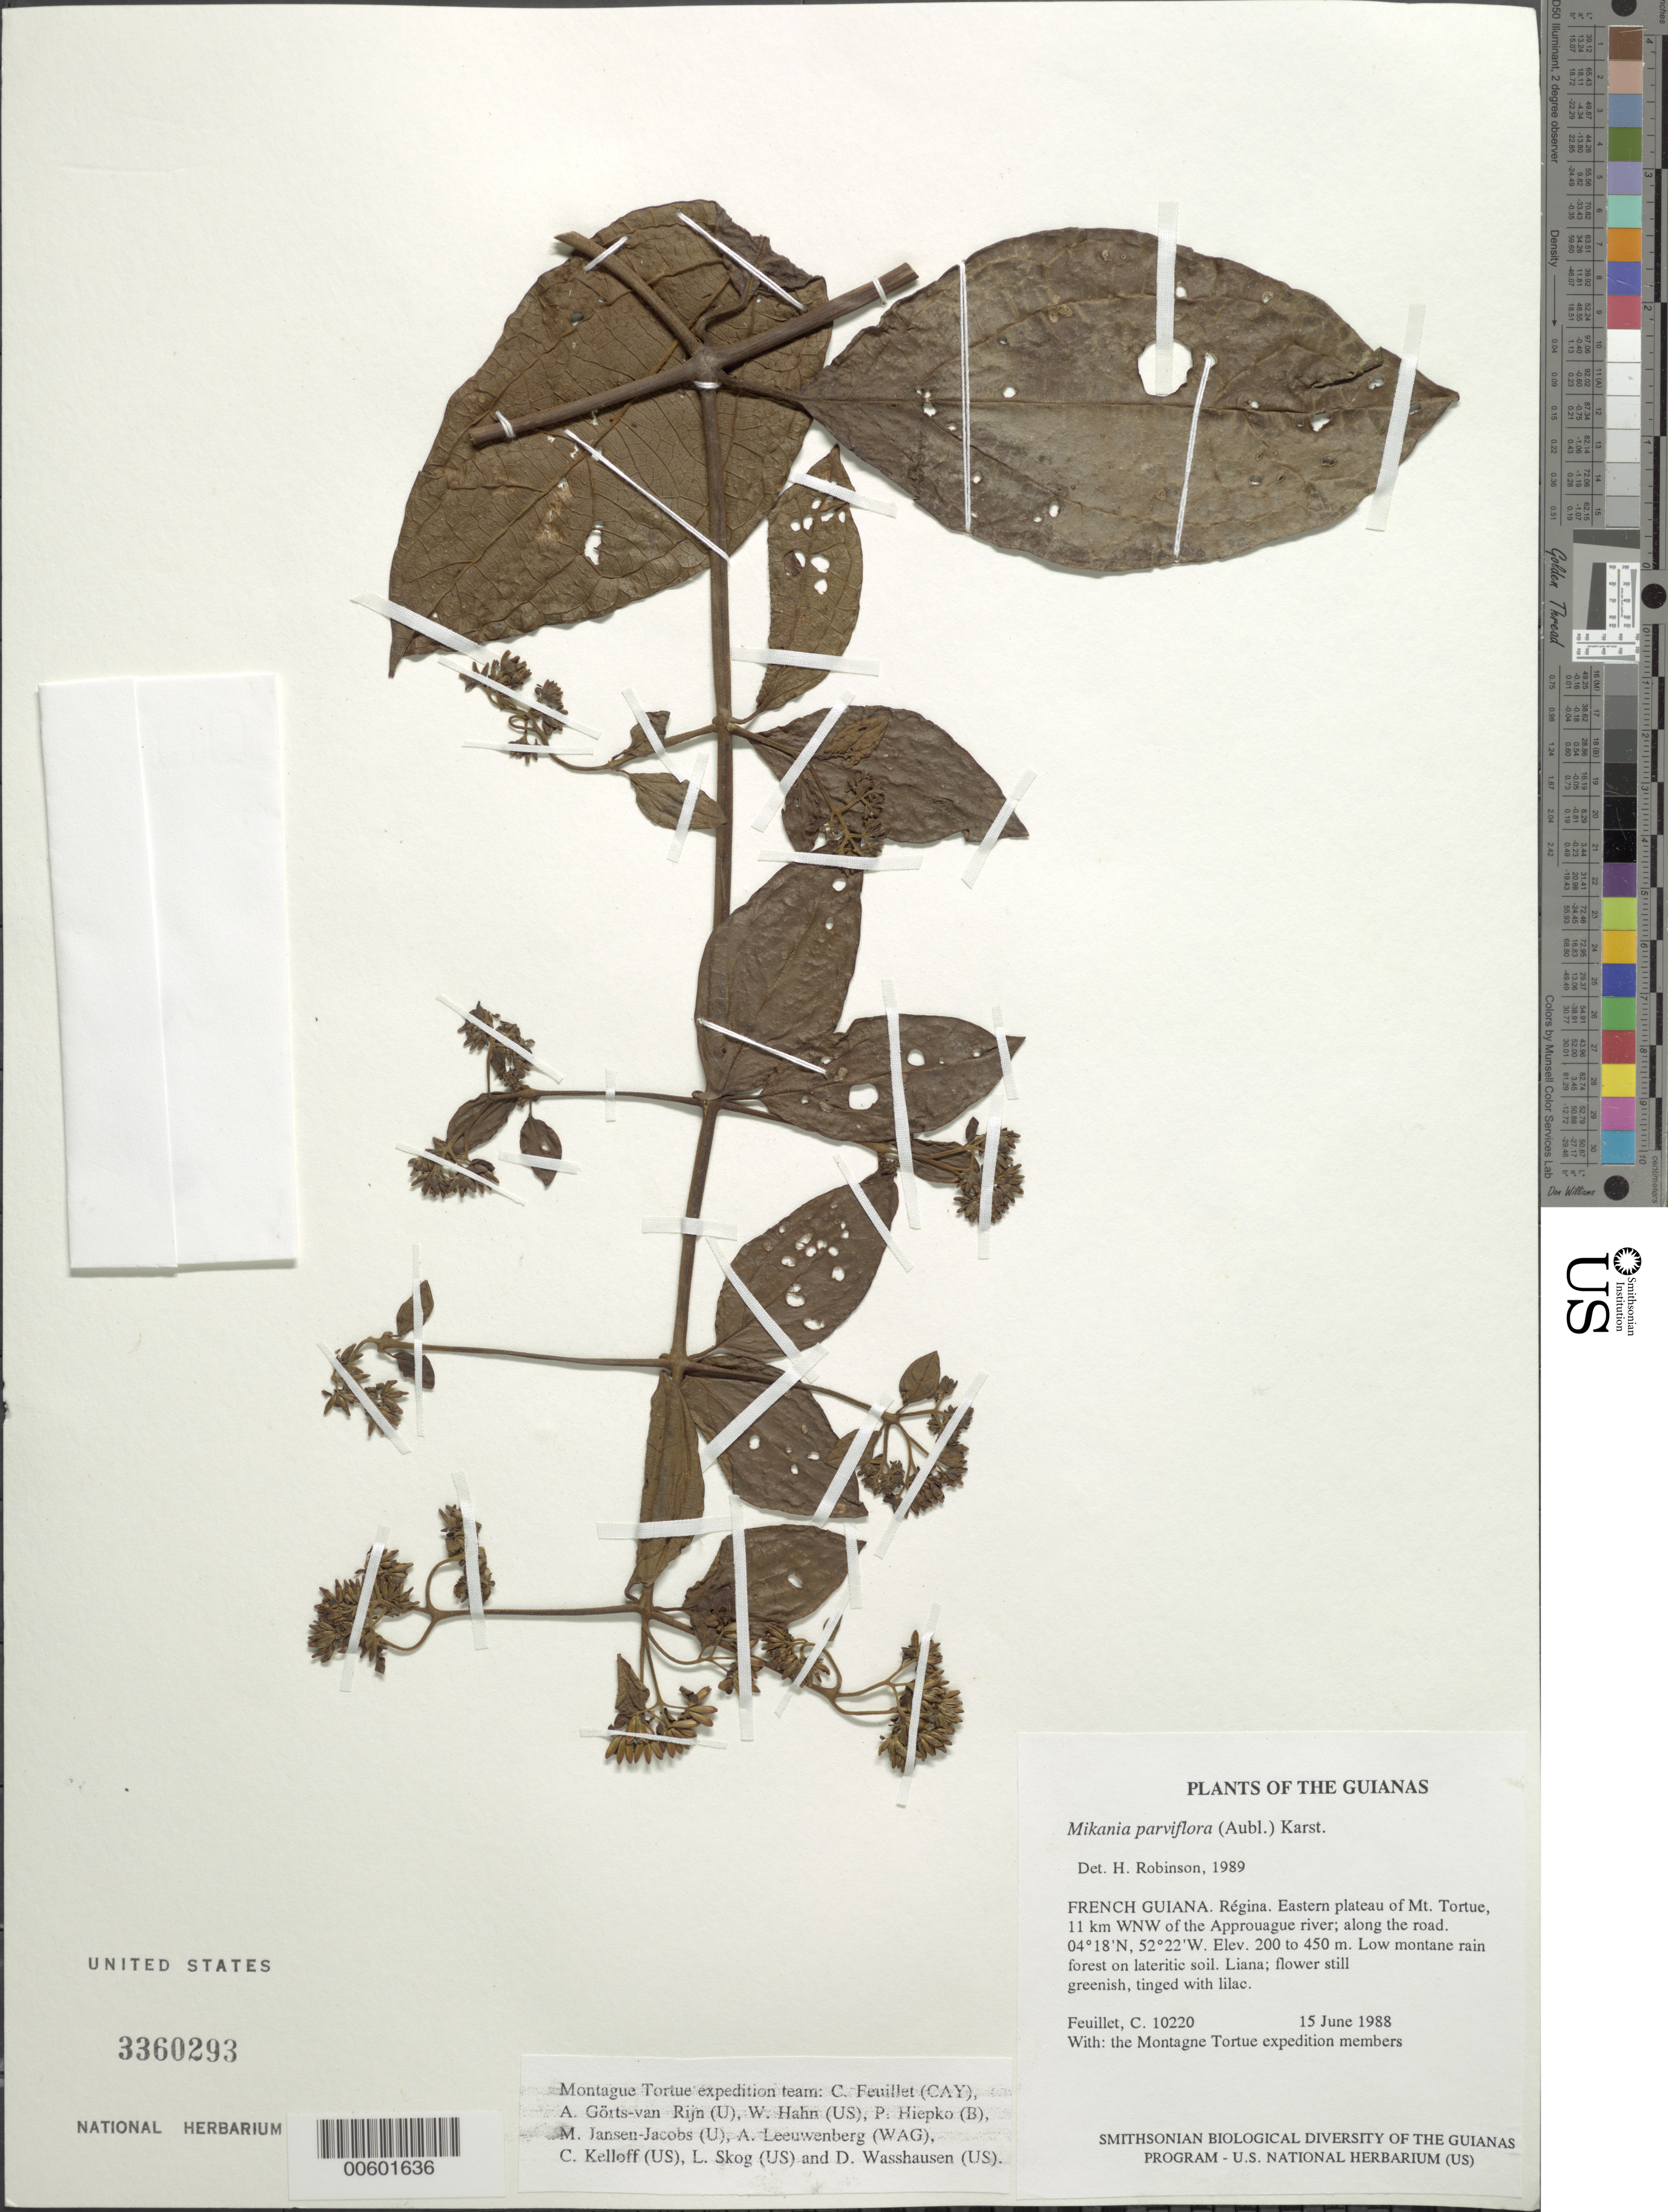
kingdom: Plantae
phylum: Tracheophyta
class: Magnoliopsida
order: Asterales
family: Asteraceae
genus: Mikania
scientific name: Mikania parviflora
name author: (Aubl.) H. Karst.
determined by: Robinson, Harold E., (US)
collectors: C. Feuillet & Montagne Torte Exped. members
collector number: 10220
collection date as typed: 15 June 1988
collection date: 1988-06-15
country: French Guiana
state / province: Cayenne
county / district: Regina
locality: Eastern plateau of Mt. Tortue, 11 km WNW of the Approuague river; along the road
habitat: Low montane rain forest on lateritic soil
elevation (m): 200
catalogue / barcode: US 3360293